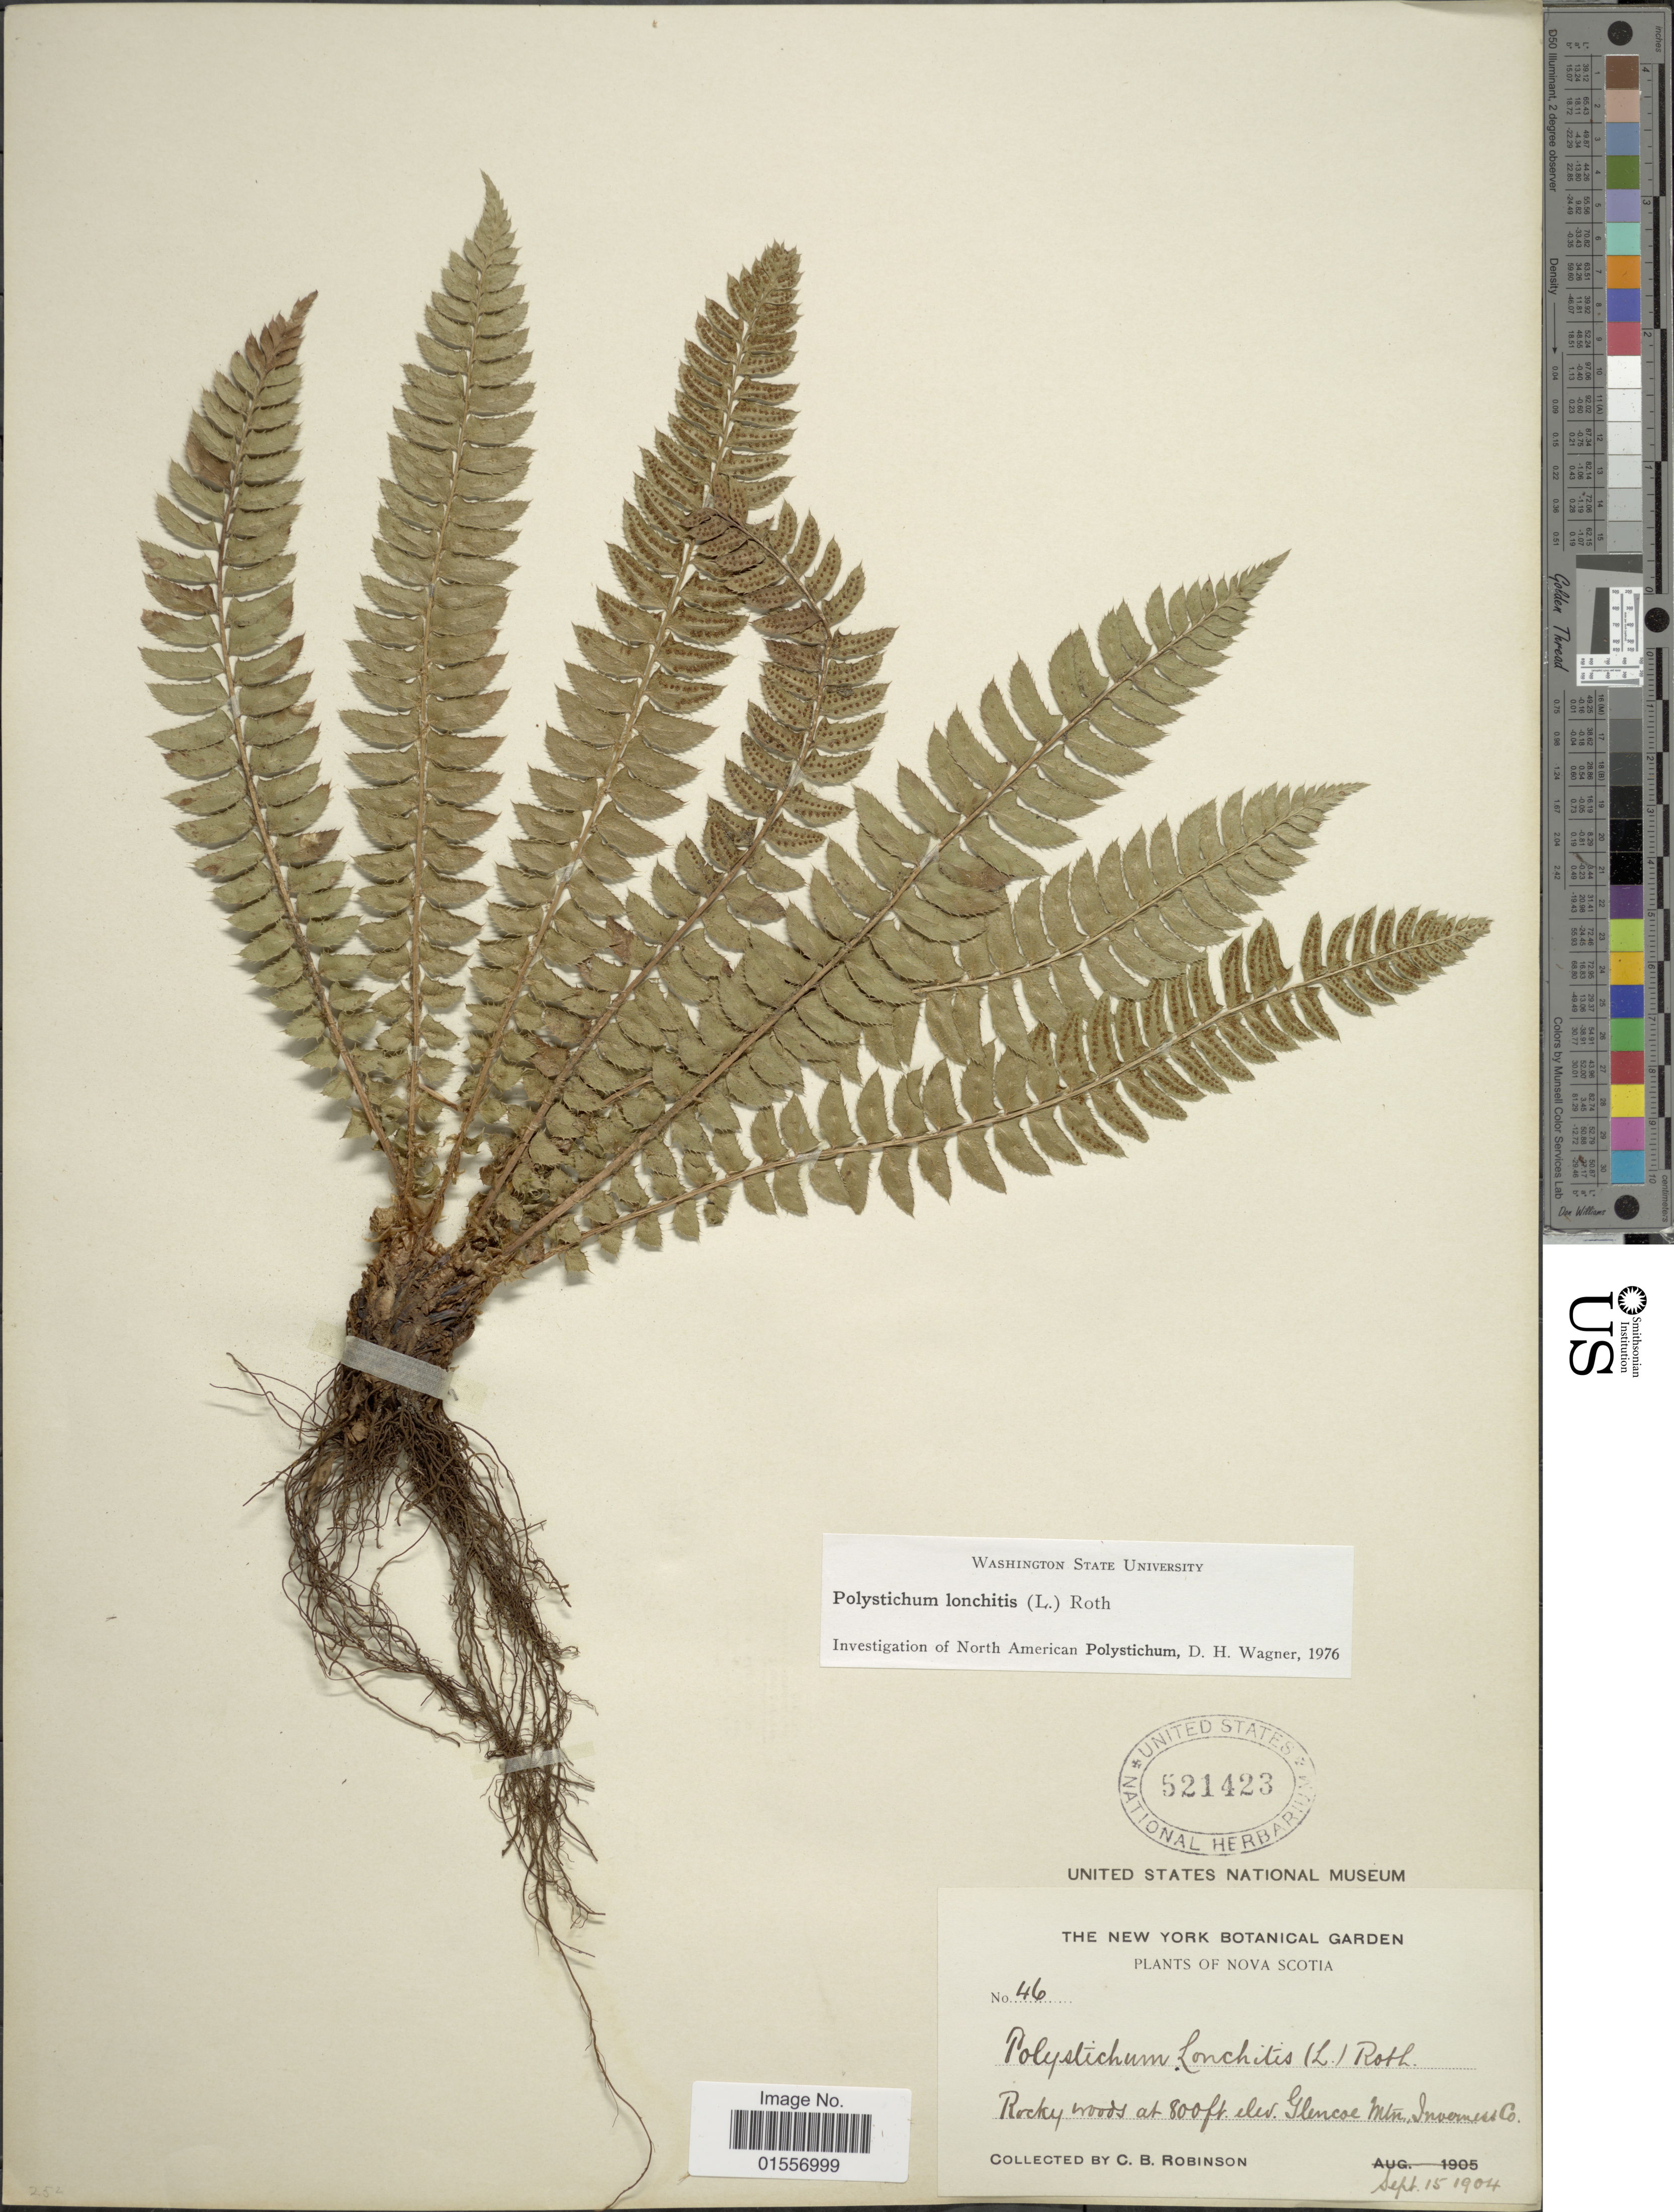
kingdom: Plantae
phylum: Tracheophyta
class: Polypodiopsida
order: Polypodiales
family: Dryopteridaceae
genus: Polystichum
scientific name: Polystichum lonchitis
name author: (Roth) L.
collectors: C. Robinson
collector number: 46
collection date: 1904-09-15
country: Canada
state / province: Nova Scotia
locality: Nova Scotia, Glencoe Mtn. Inverness Co.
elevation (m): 244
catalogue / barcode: US 521423